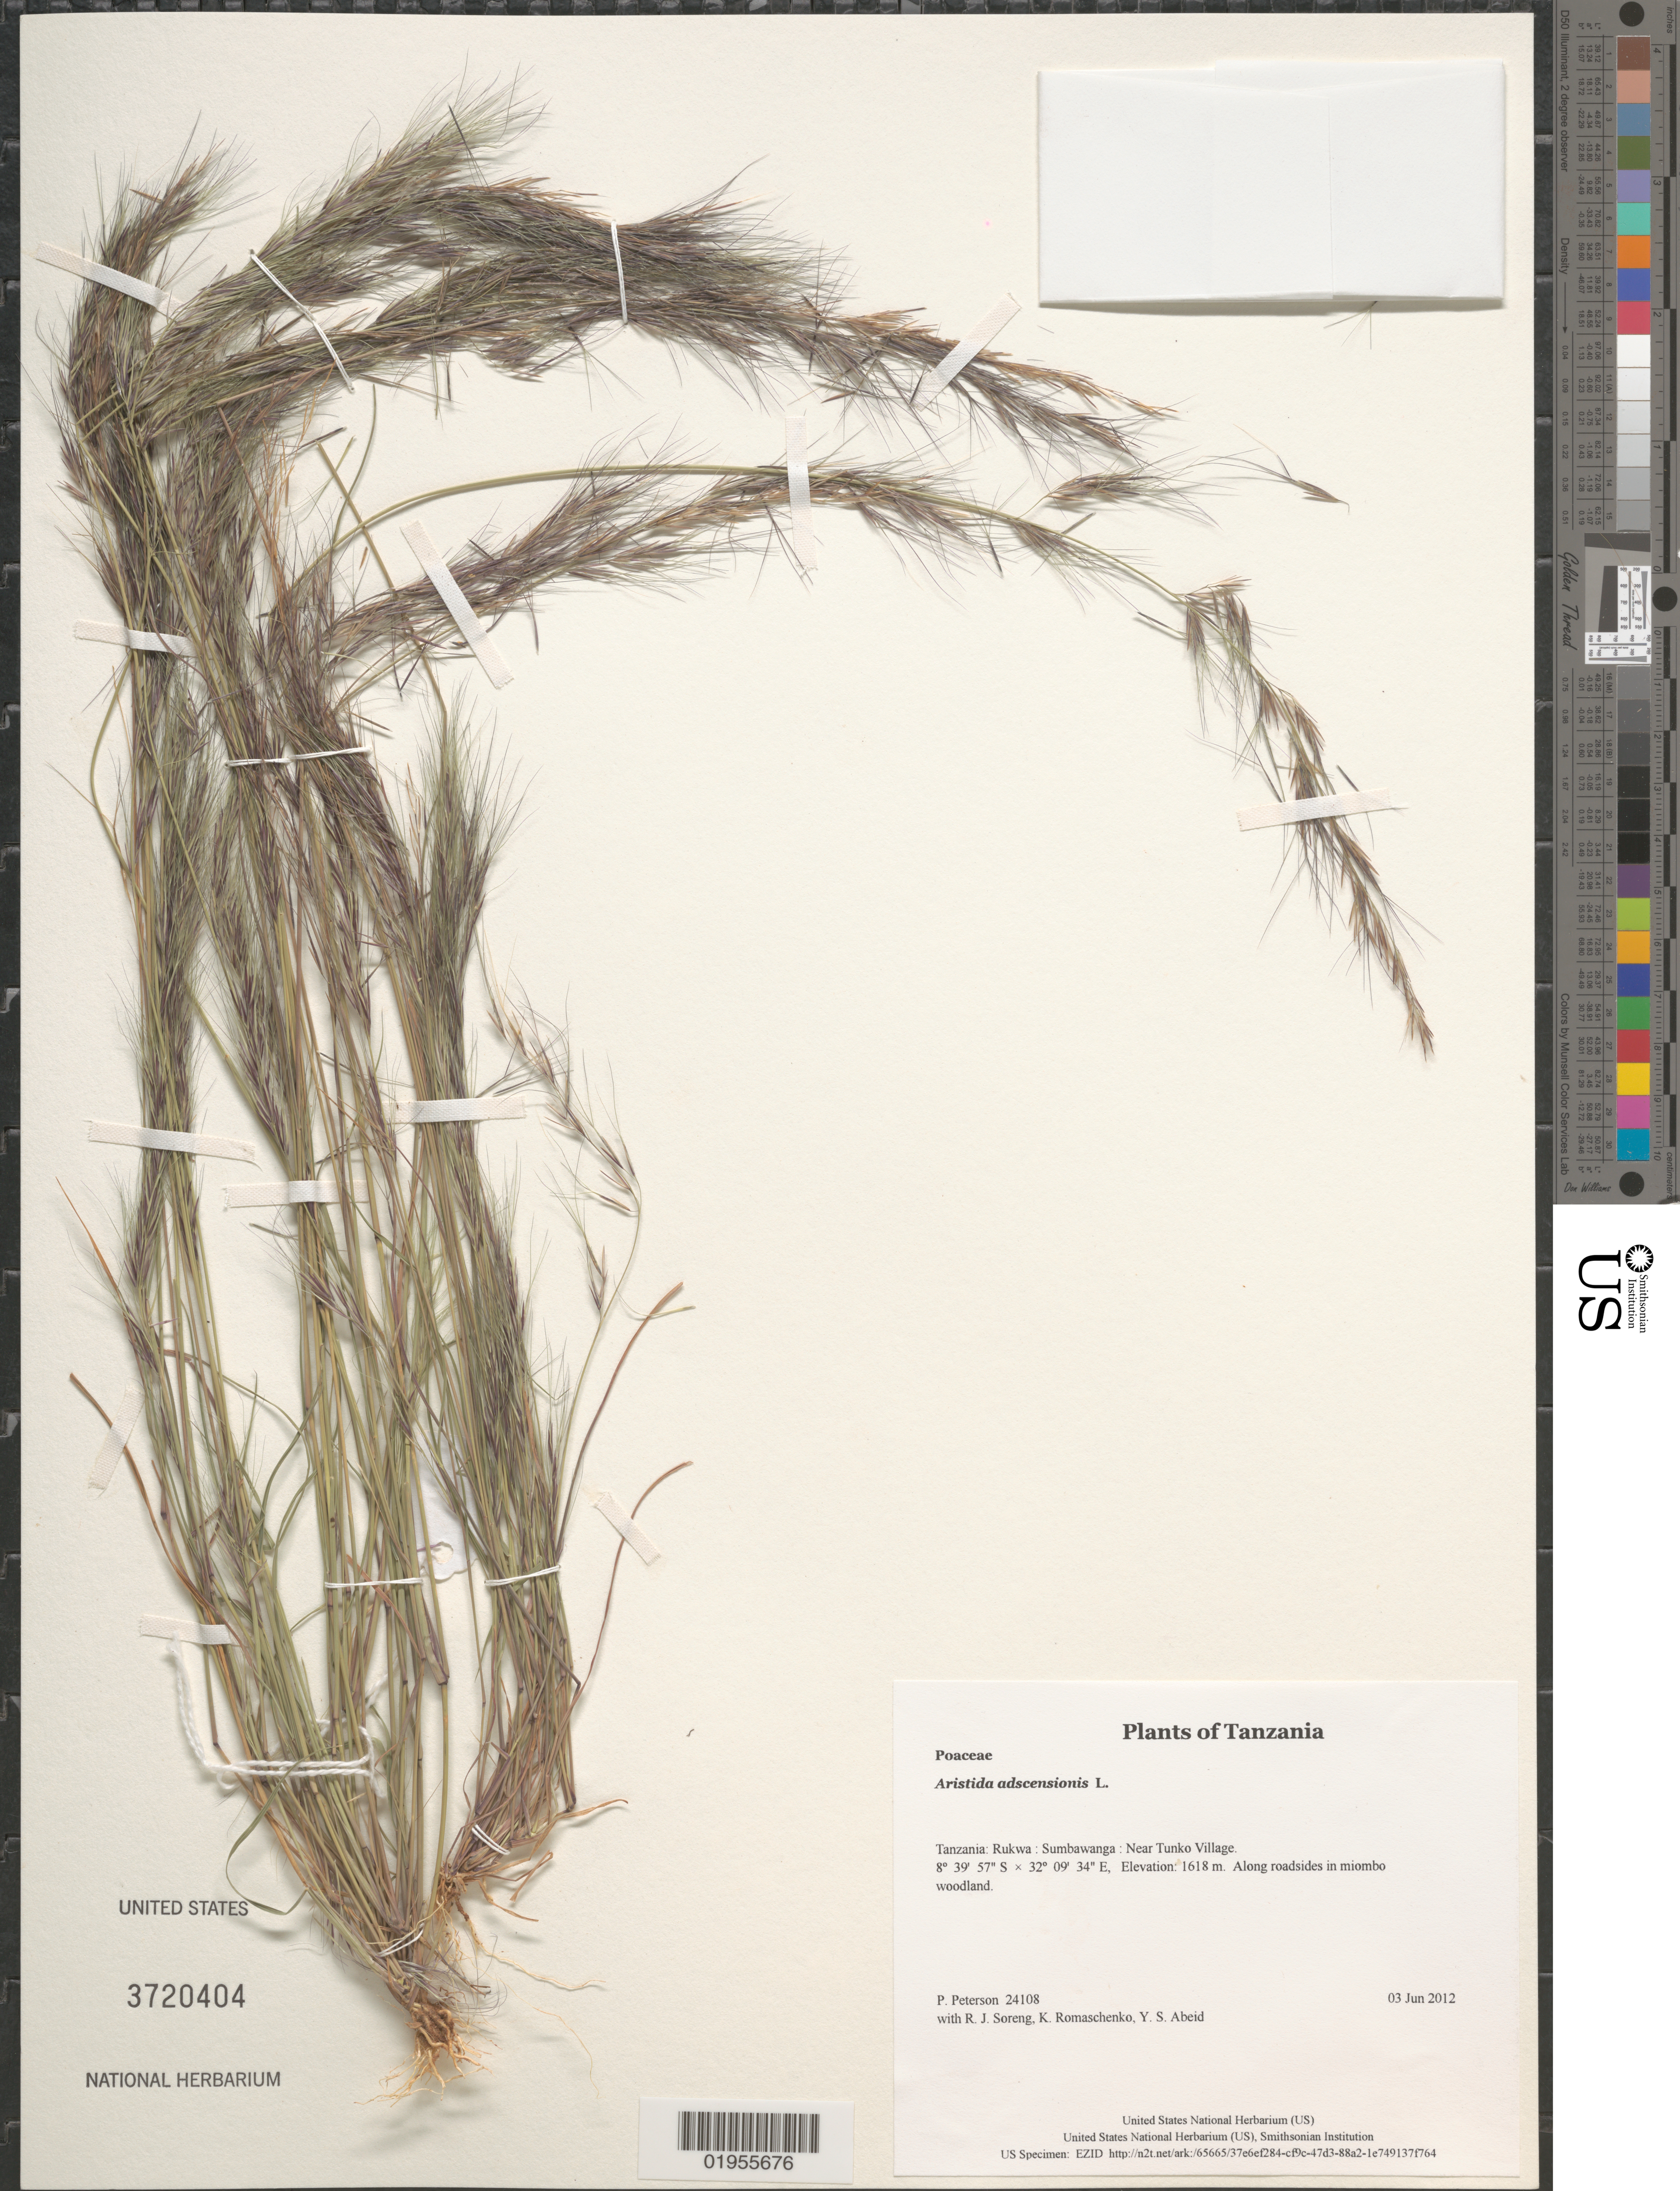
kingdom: Plantae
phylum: Tracheophyta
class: Liliopsida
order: Poales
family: Poaceae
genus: Aristida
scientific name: Aristida adscensionis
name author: L.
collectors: P. M. Peterson, R. J. Soreng, K. Romaschenko & Y. Abeid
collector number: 24108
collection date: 2012-06-03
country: Tanzania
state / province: Rukwa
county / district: Sumbawanga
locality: Near Tunko Village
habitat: Along roadsides in miombo woodland.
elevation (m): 1618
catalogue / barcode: US 3720404